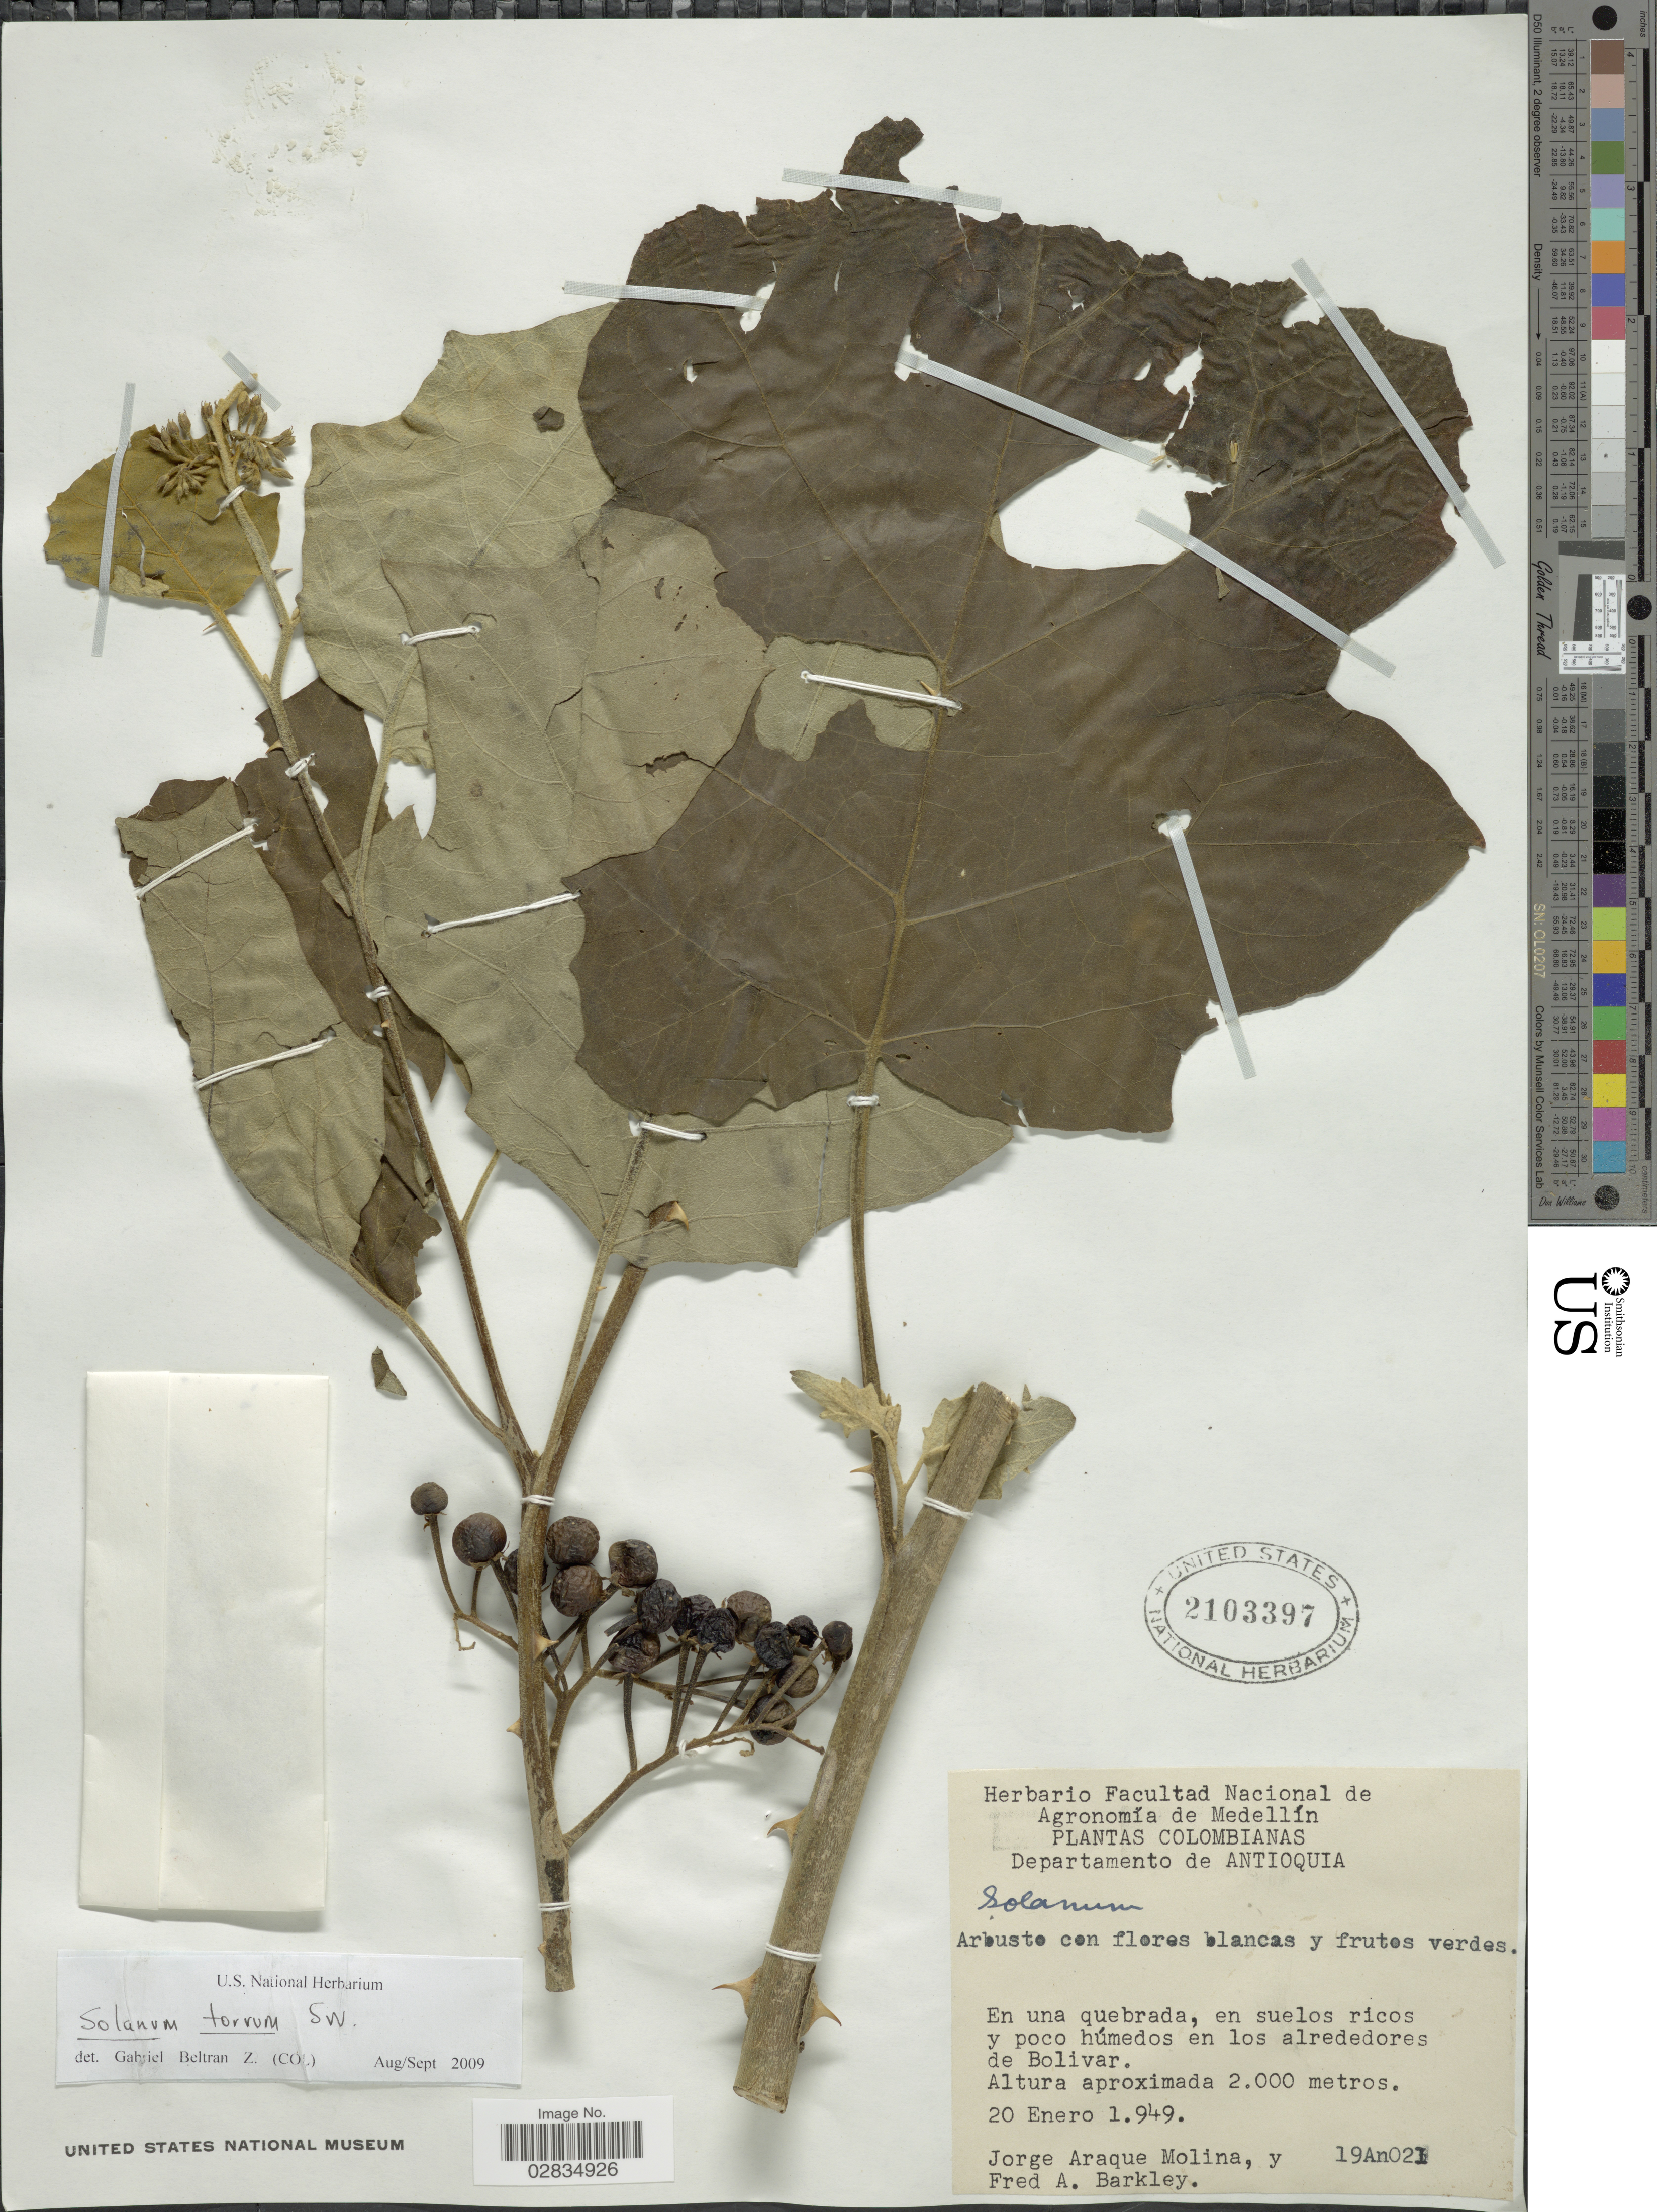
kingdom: Plantae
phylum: Tracheophyta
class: Magnoliopsida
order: Solanales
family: Solanaceae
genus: Solanum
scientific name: Solanum torvum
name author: Sw.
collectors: J. A. Molina & F. A. Barkley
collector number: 19An021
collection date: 1949-01-20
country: Colombia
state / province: Antioquia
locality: en los alrededores de Bolivar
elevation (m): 2000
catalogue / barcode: US 2103397